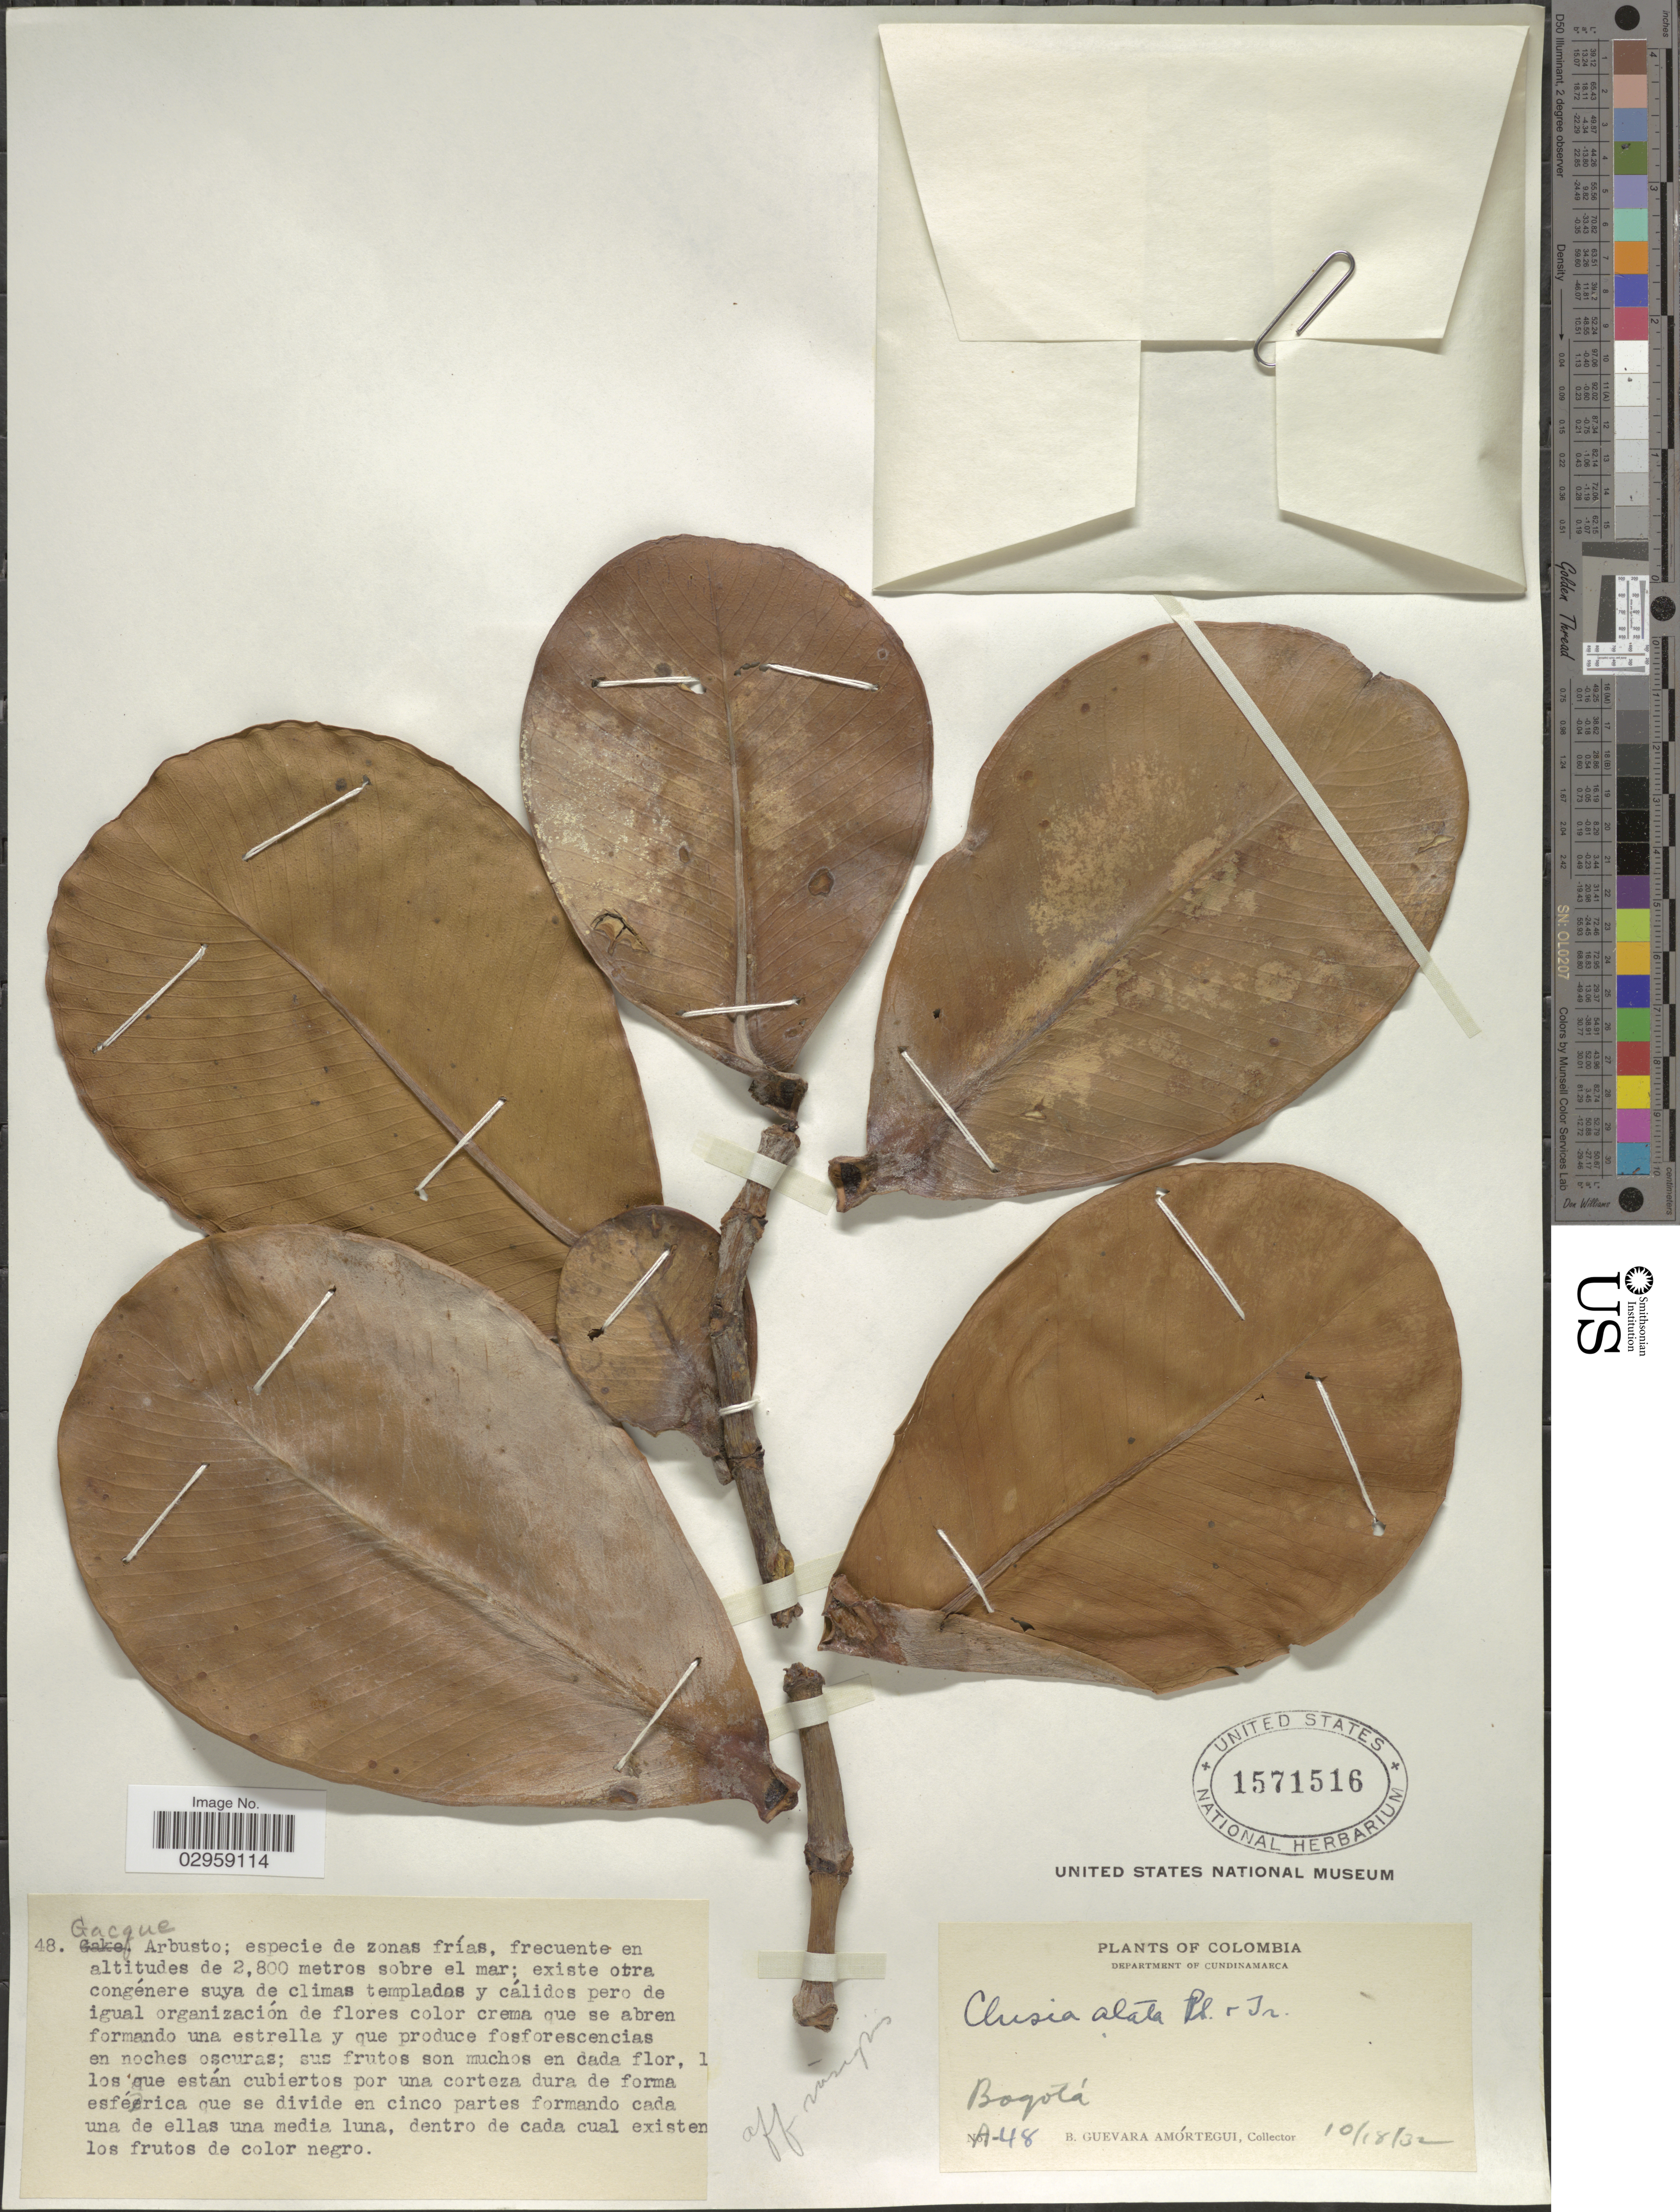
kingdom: Plantae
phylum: Tracheophyta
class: Magnoliopsida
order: Malpighiales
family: Clusiaceae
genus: Clusia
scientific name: Clusia alata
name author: Triana & Planch.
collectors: B. Guevara Amortegui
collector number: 48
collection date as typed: Transcribed d/m/y: 18/10/32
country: Colombia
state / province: Cundinamarca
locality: Department of Cundinamarca. Bogotá.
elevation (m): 2800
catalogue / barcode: US 1571516